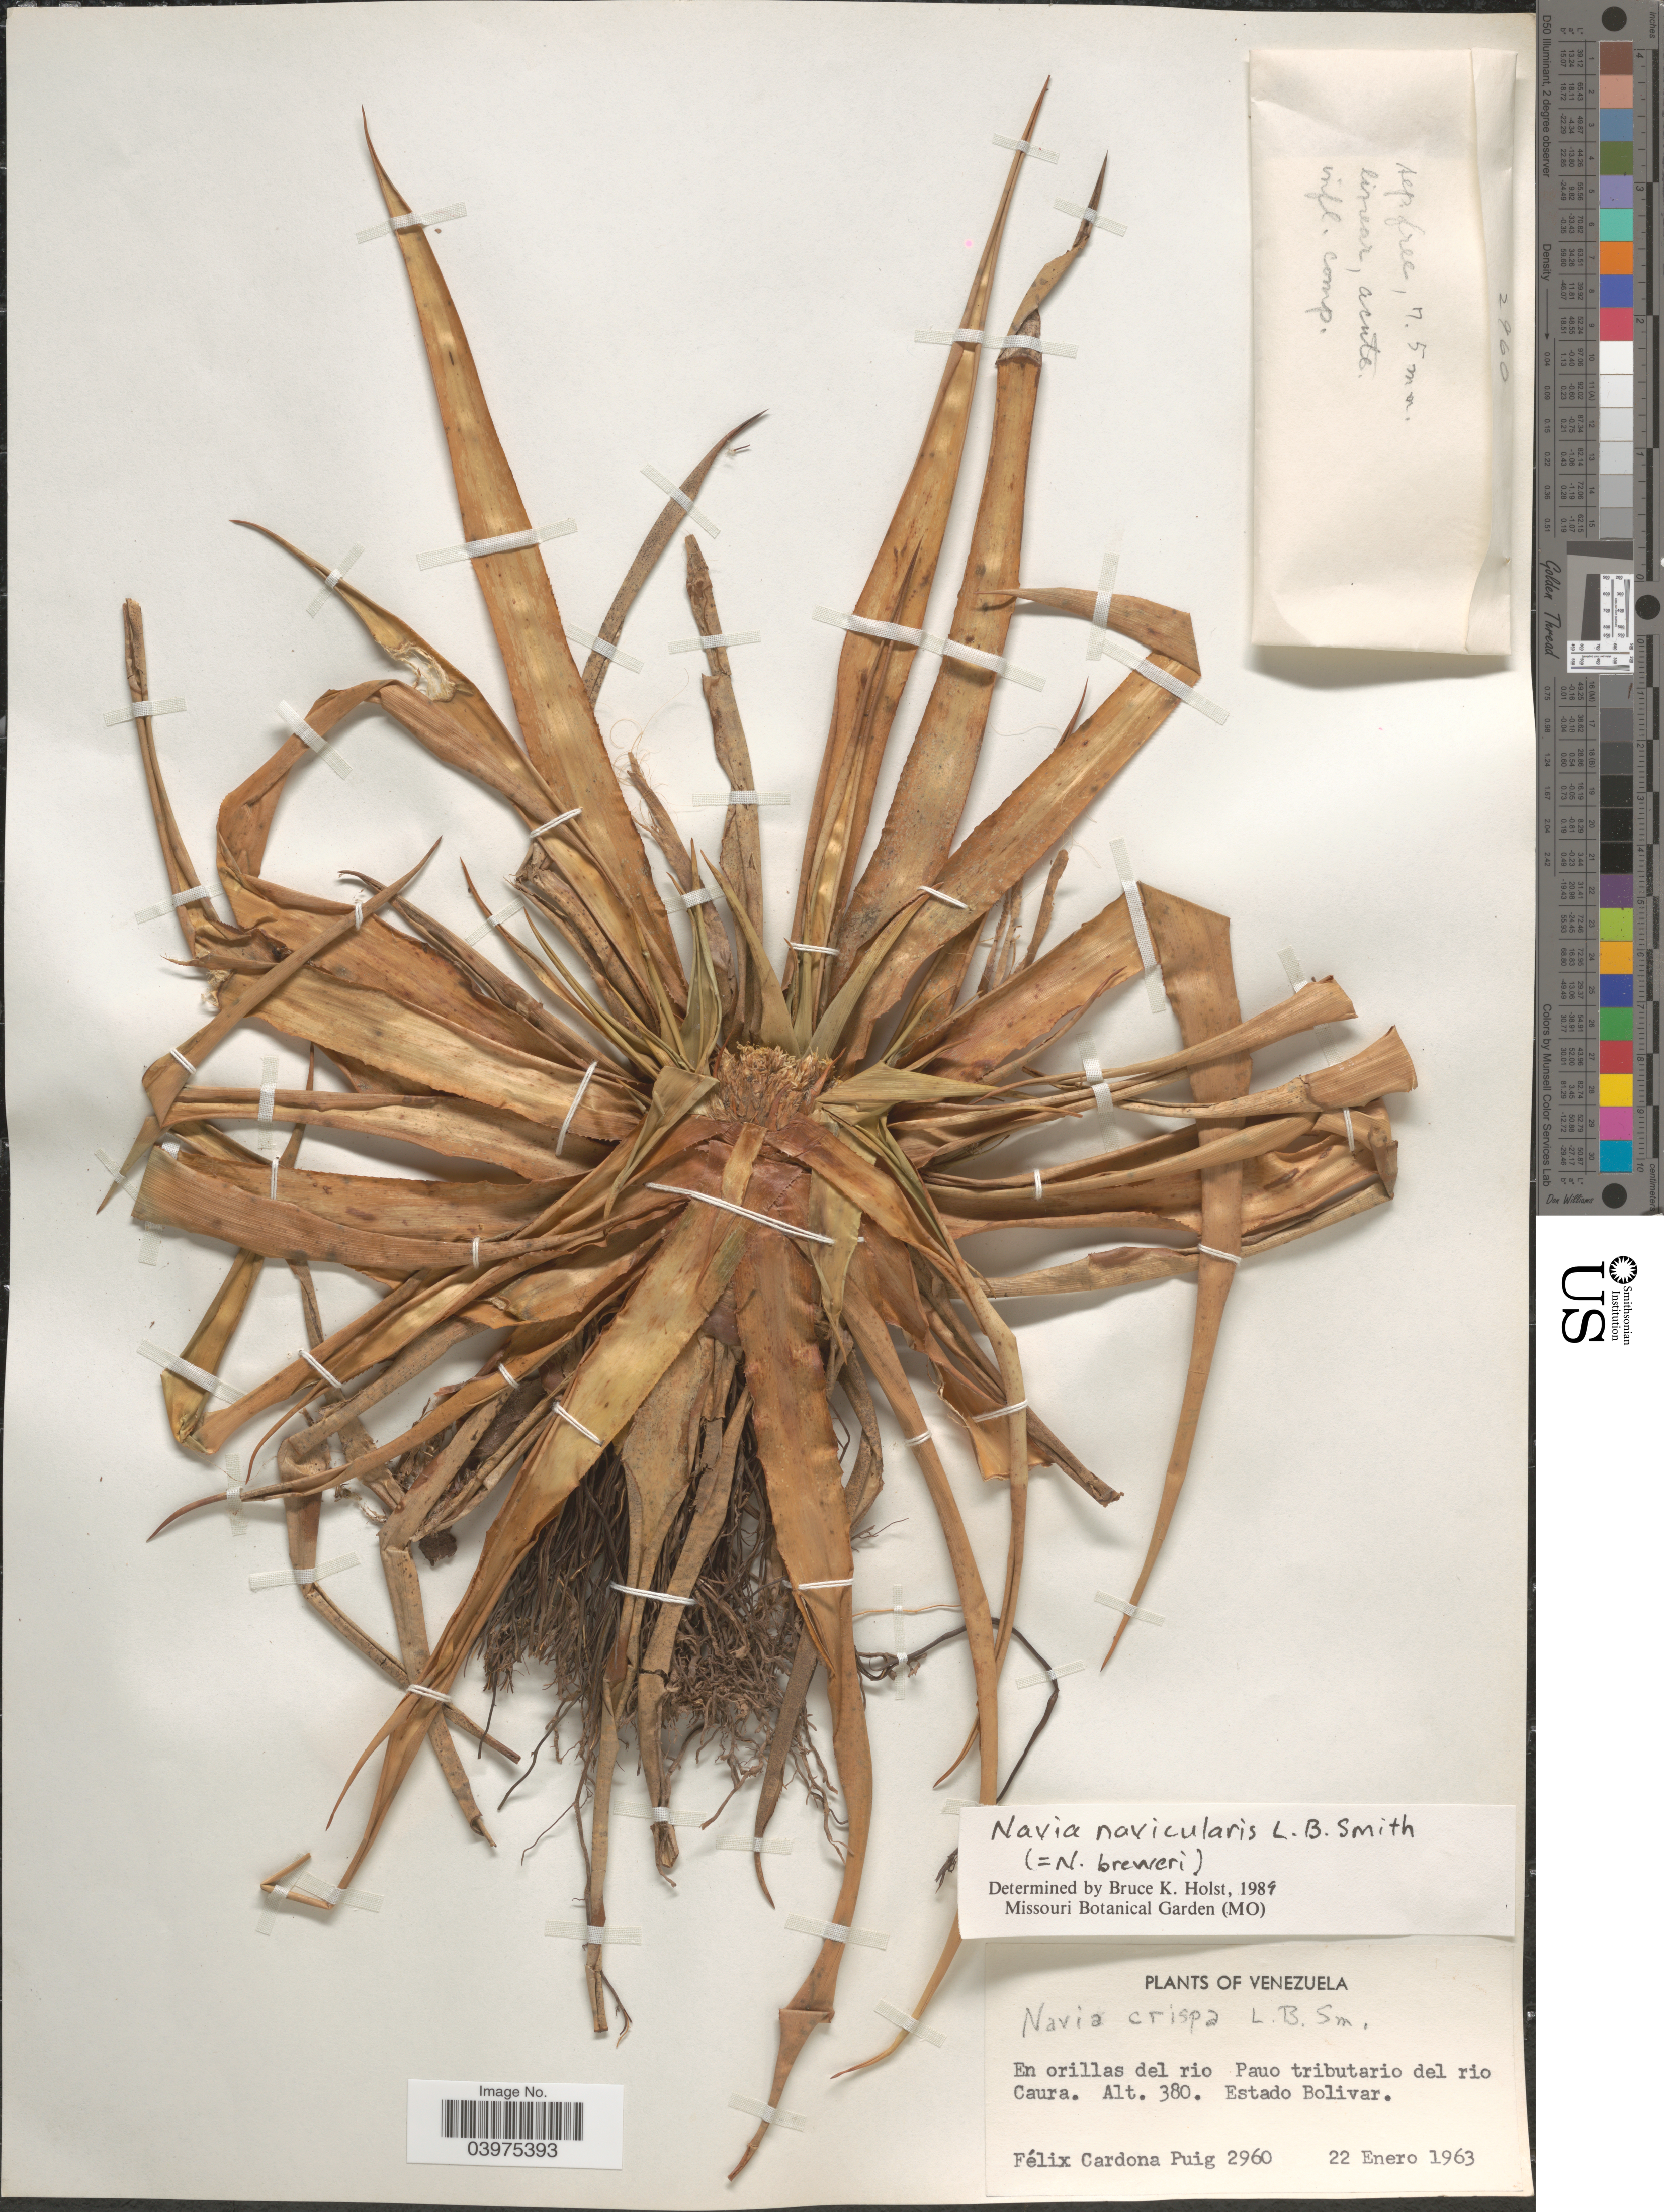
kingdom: Plantae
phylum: Tracheophyta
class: Liliopsida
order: Poales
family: Bromeliaceae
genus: Navia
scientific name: Navia navicularis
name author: L.B. Sm. & Steyerm.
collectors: F. Cardona Puig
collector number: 2960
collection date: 1963-01-22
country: Venezuela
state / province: Bolivar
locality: En orillas del rio Pauo tributario del rio Caura.